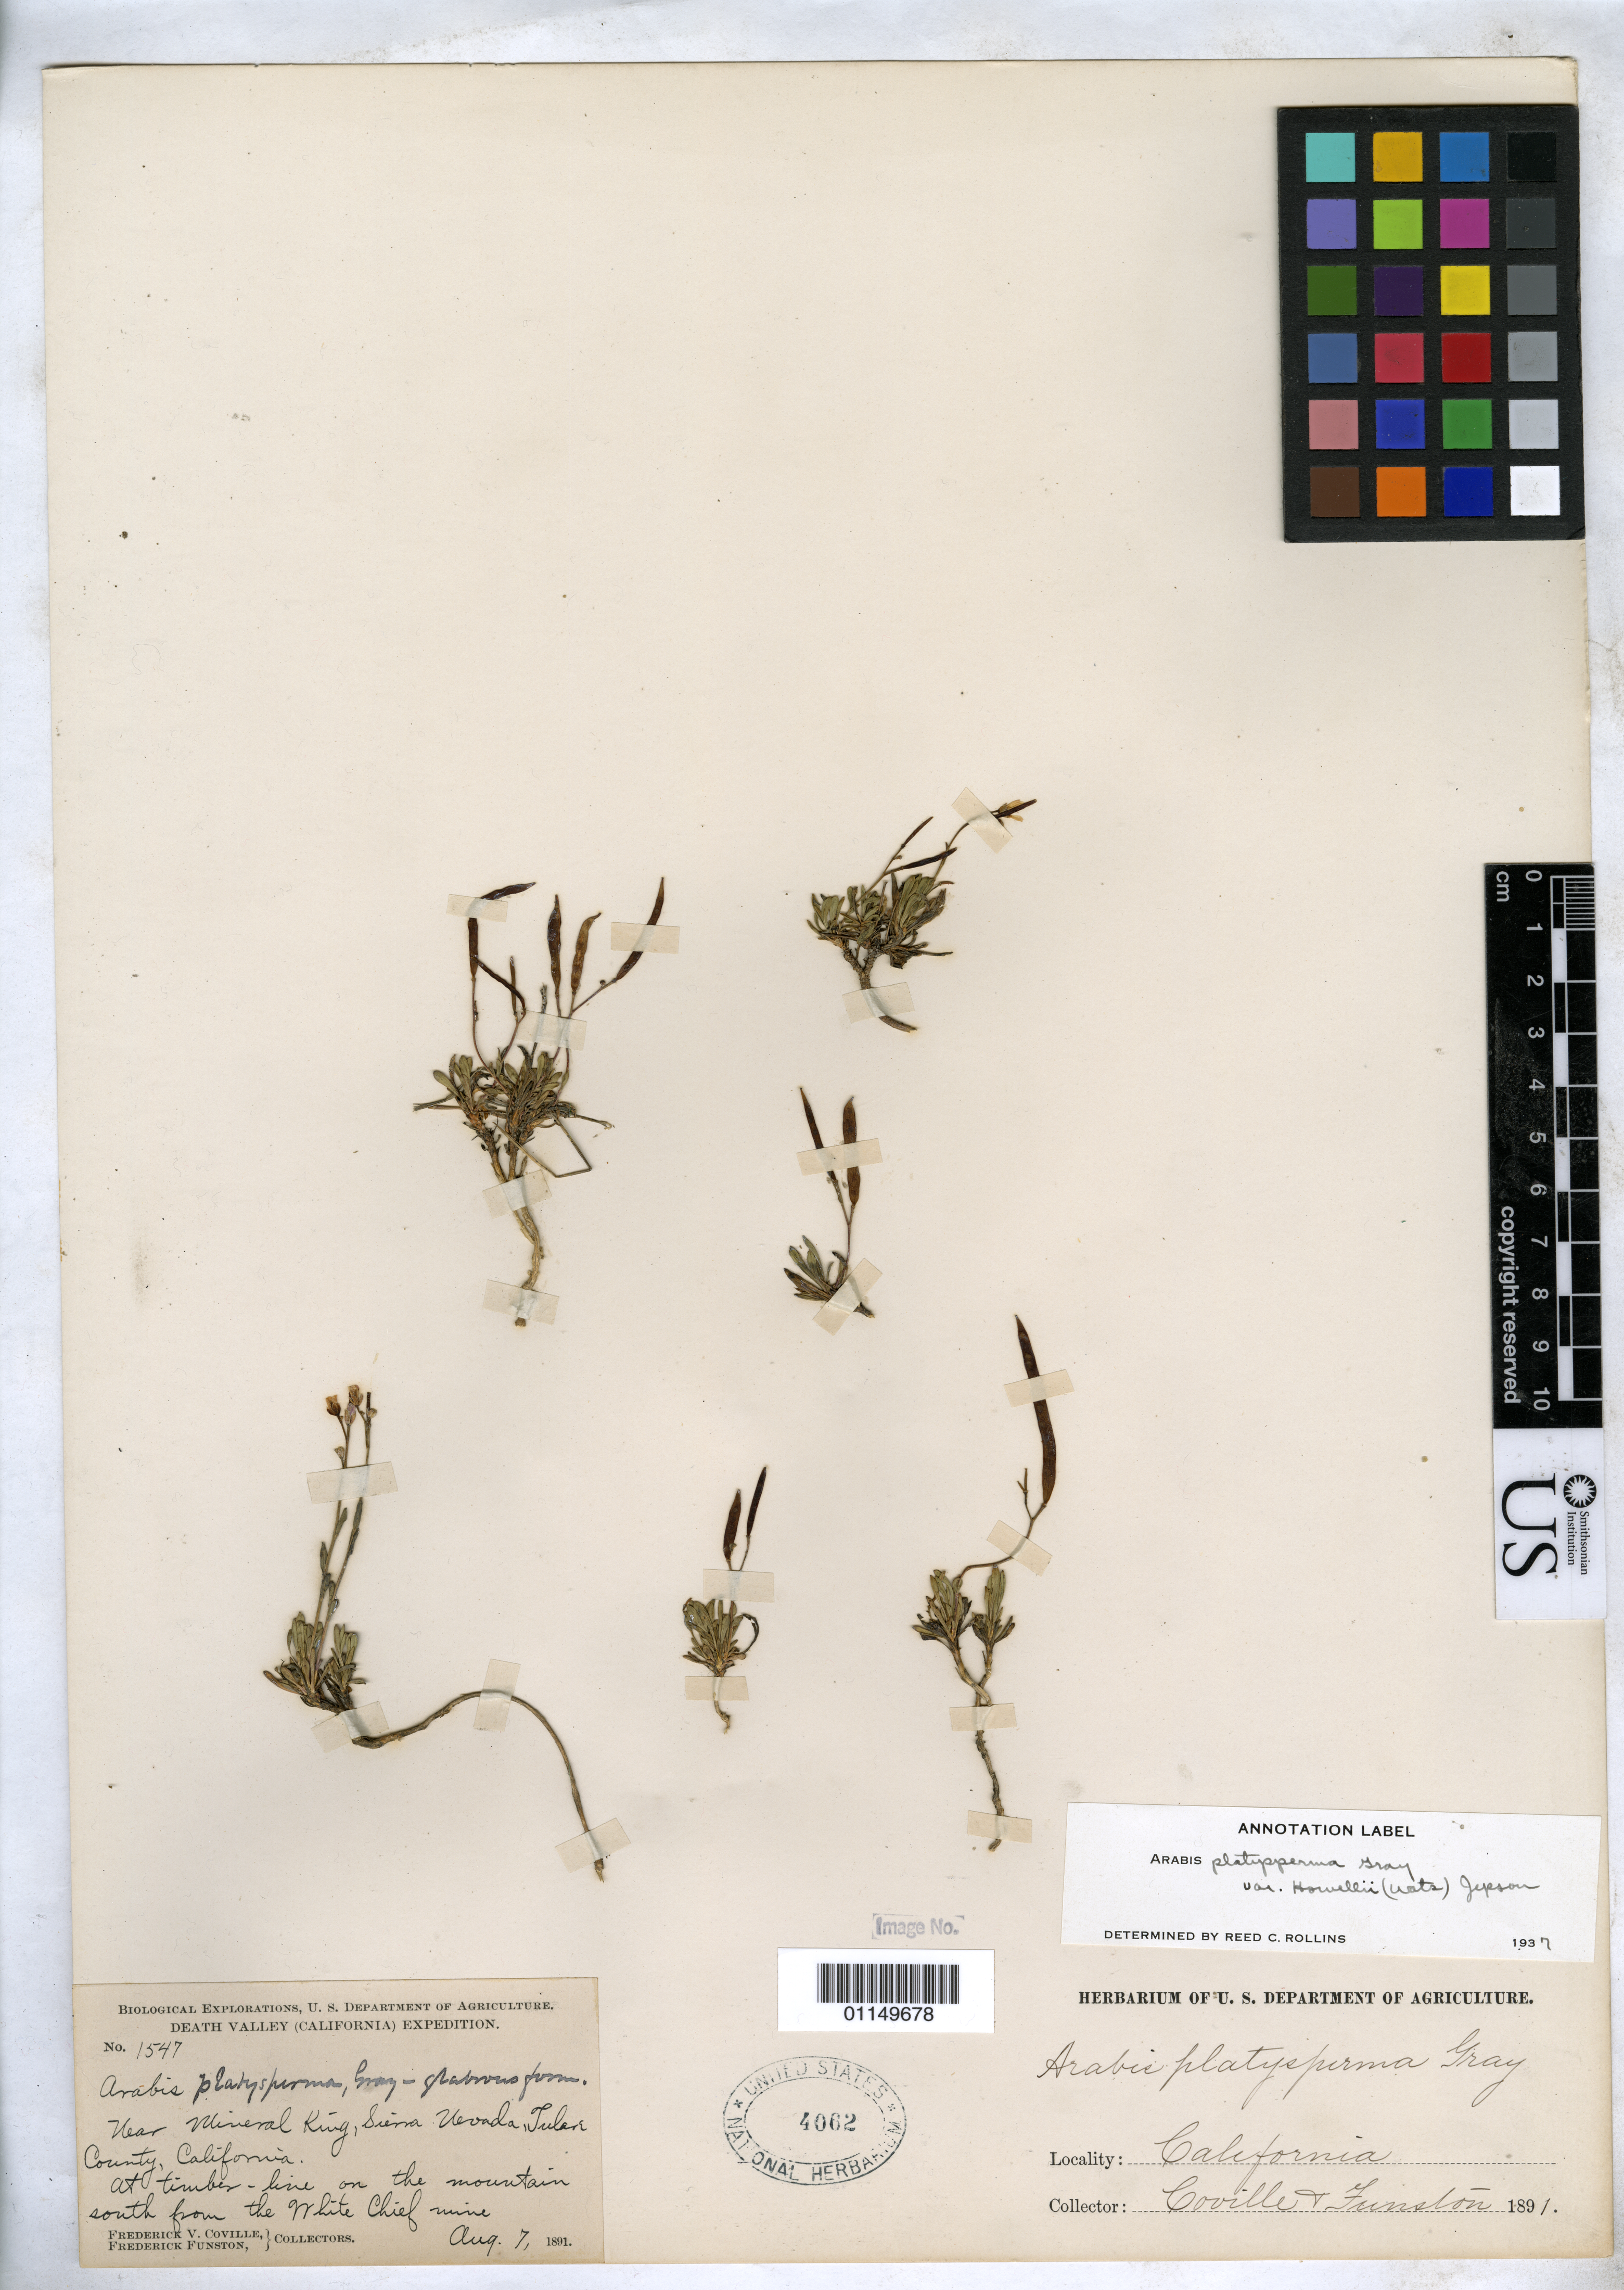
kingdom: Plantae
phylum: Tracheophyta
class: Magnoliopsida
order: Brassicales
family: Brassicaceae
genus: Arabis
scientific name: Arabis platysperma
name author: A. Gray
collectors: F. V. Coville & F. Funston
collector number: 1547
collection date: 1891-08-07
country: United States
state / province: California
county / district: Tulare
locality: Near Mineral King, Sierra Nevada, south of White Chief mine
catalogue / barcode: US 4062